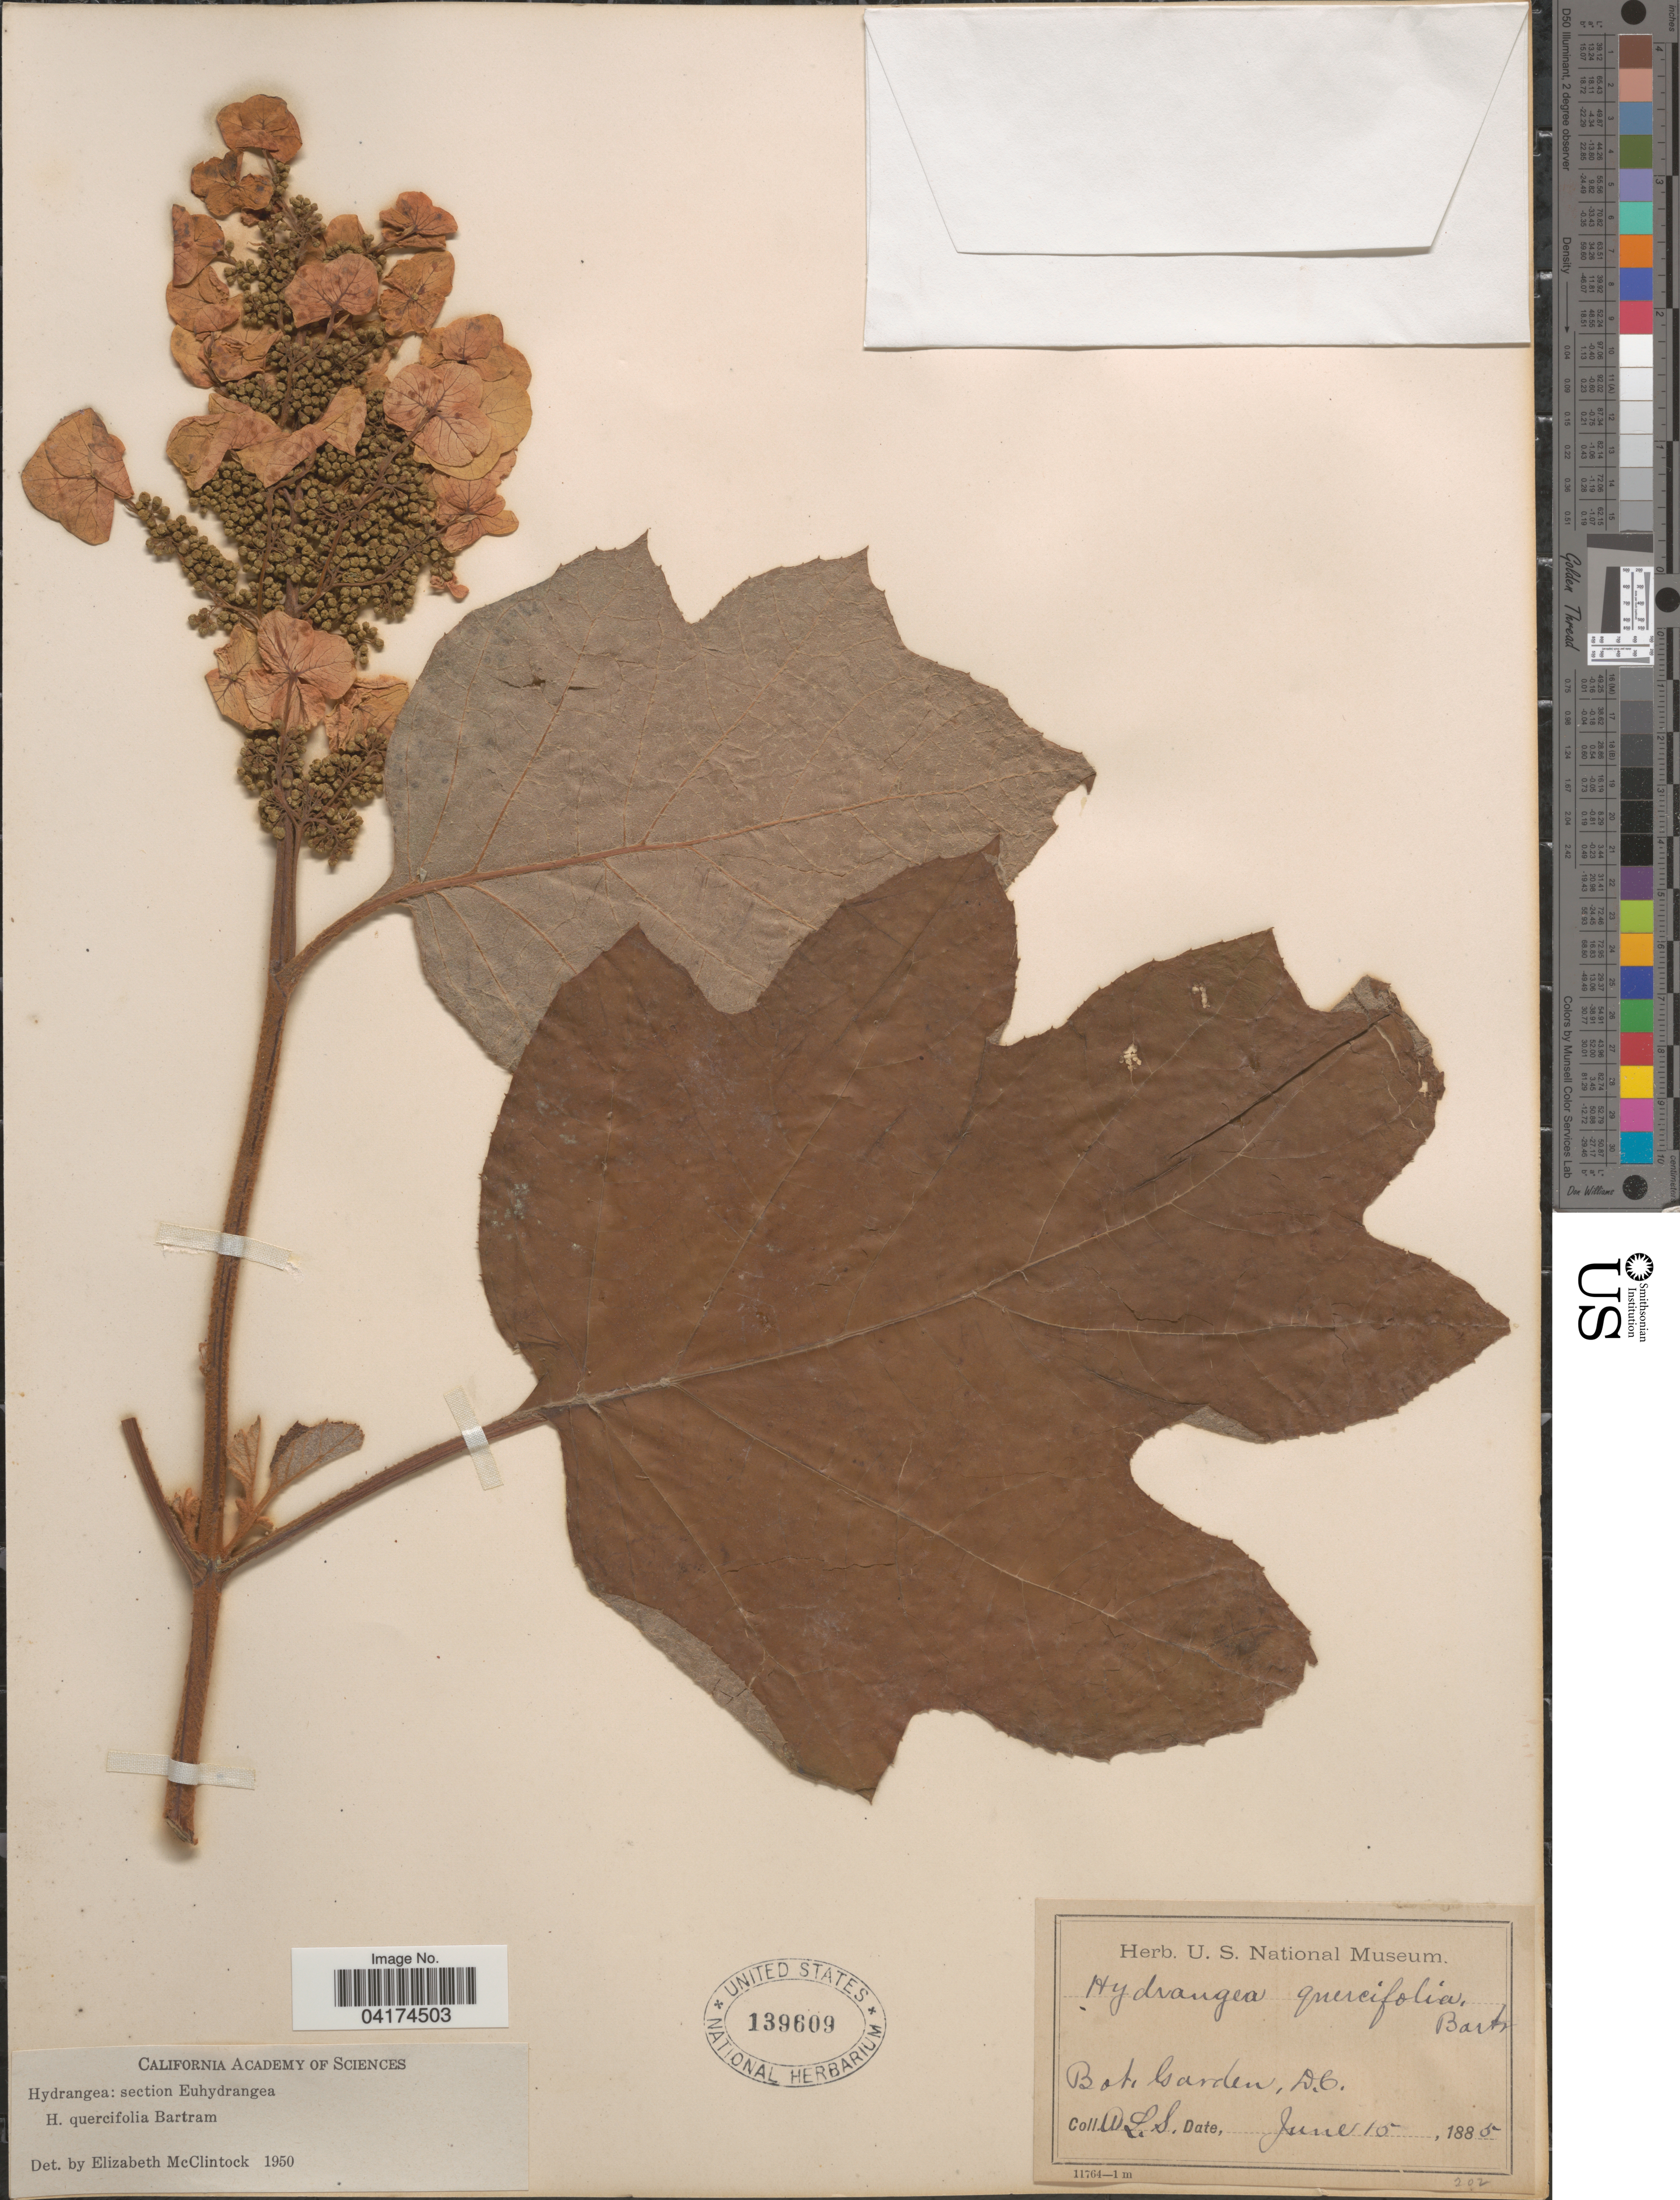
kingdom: Plantae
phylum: Tracheophyta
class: Magnoliopsida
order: Cornales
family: Hydrangeaceae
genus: Hydrangea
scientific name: Hydrangea quercifolia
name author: W. Bartram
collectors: W. L. S.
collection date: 1885-06-15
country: United States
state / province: District of Columbia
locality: Bot. Garden.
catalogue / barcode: US 139609